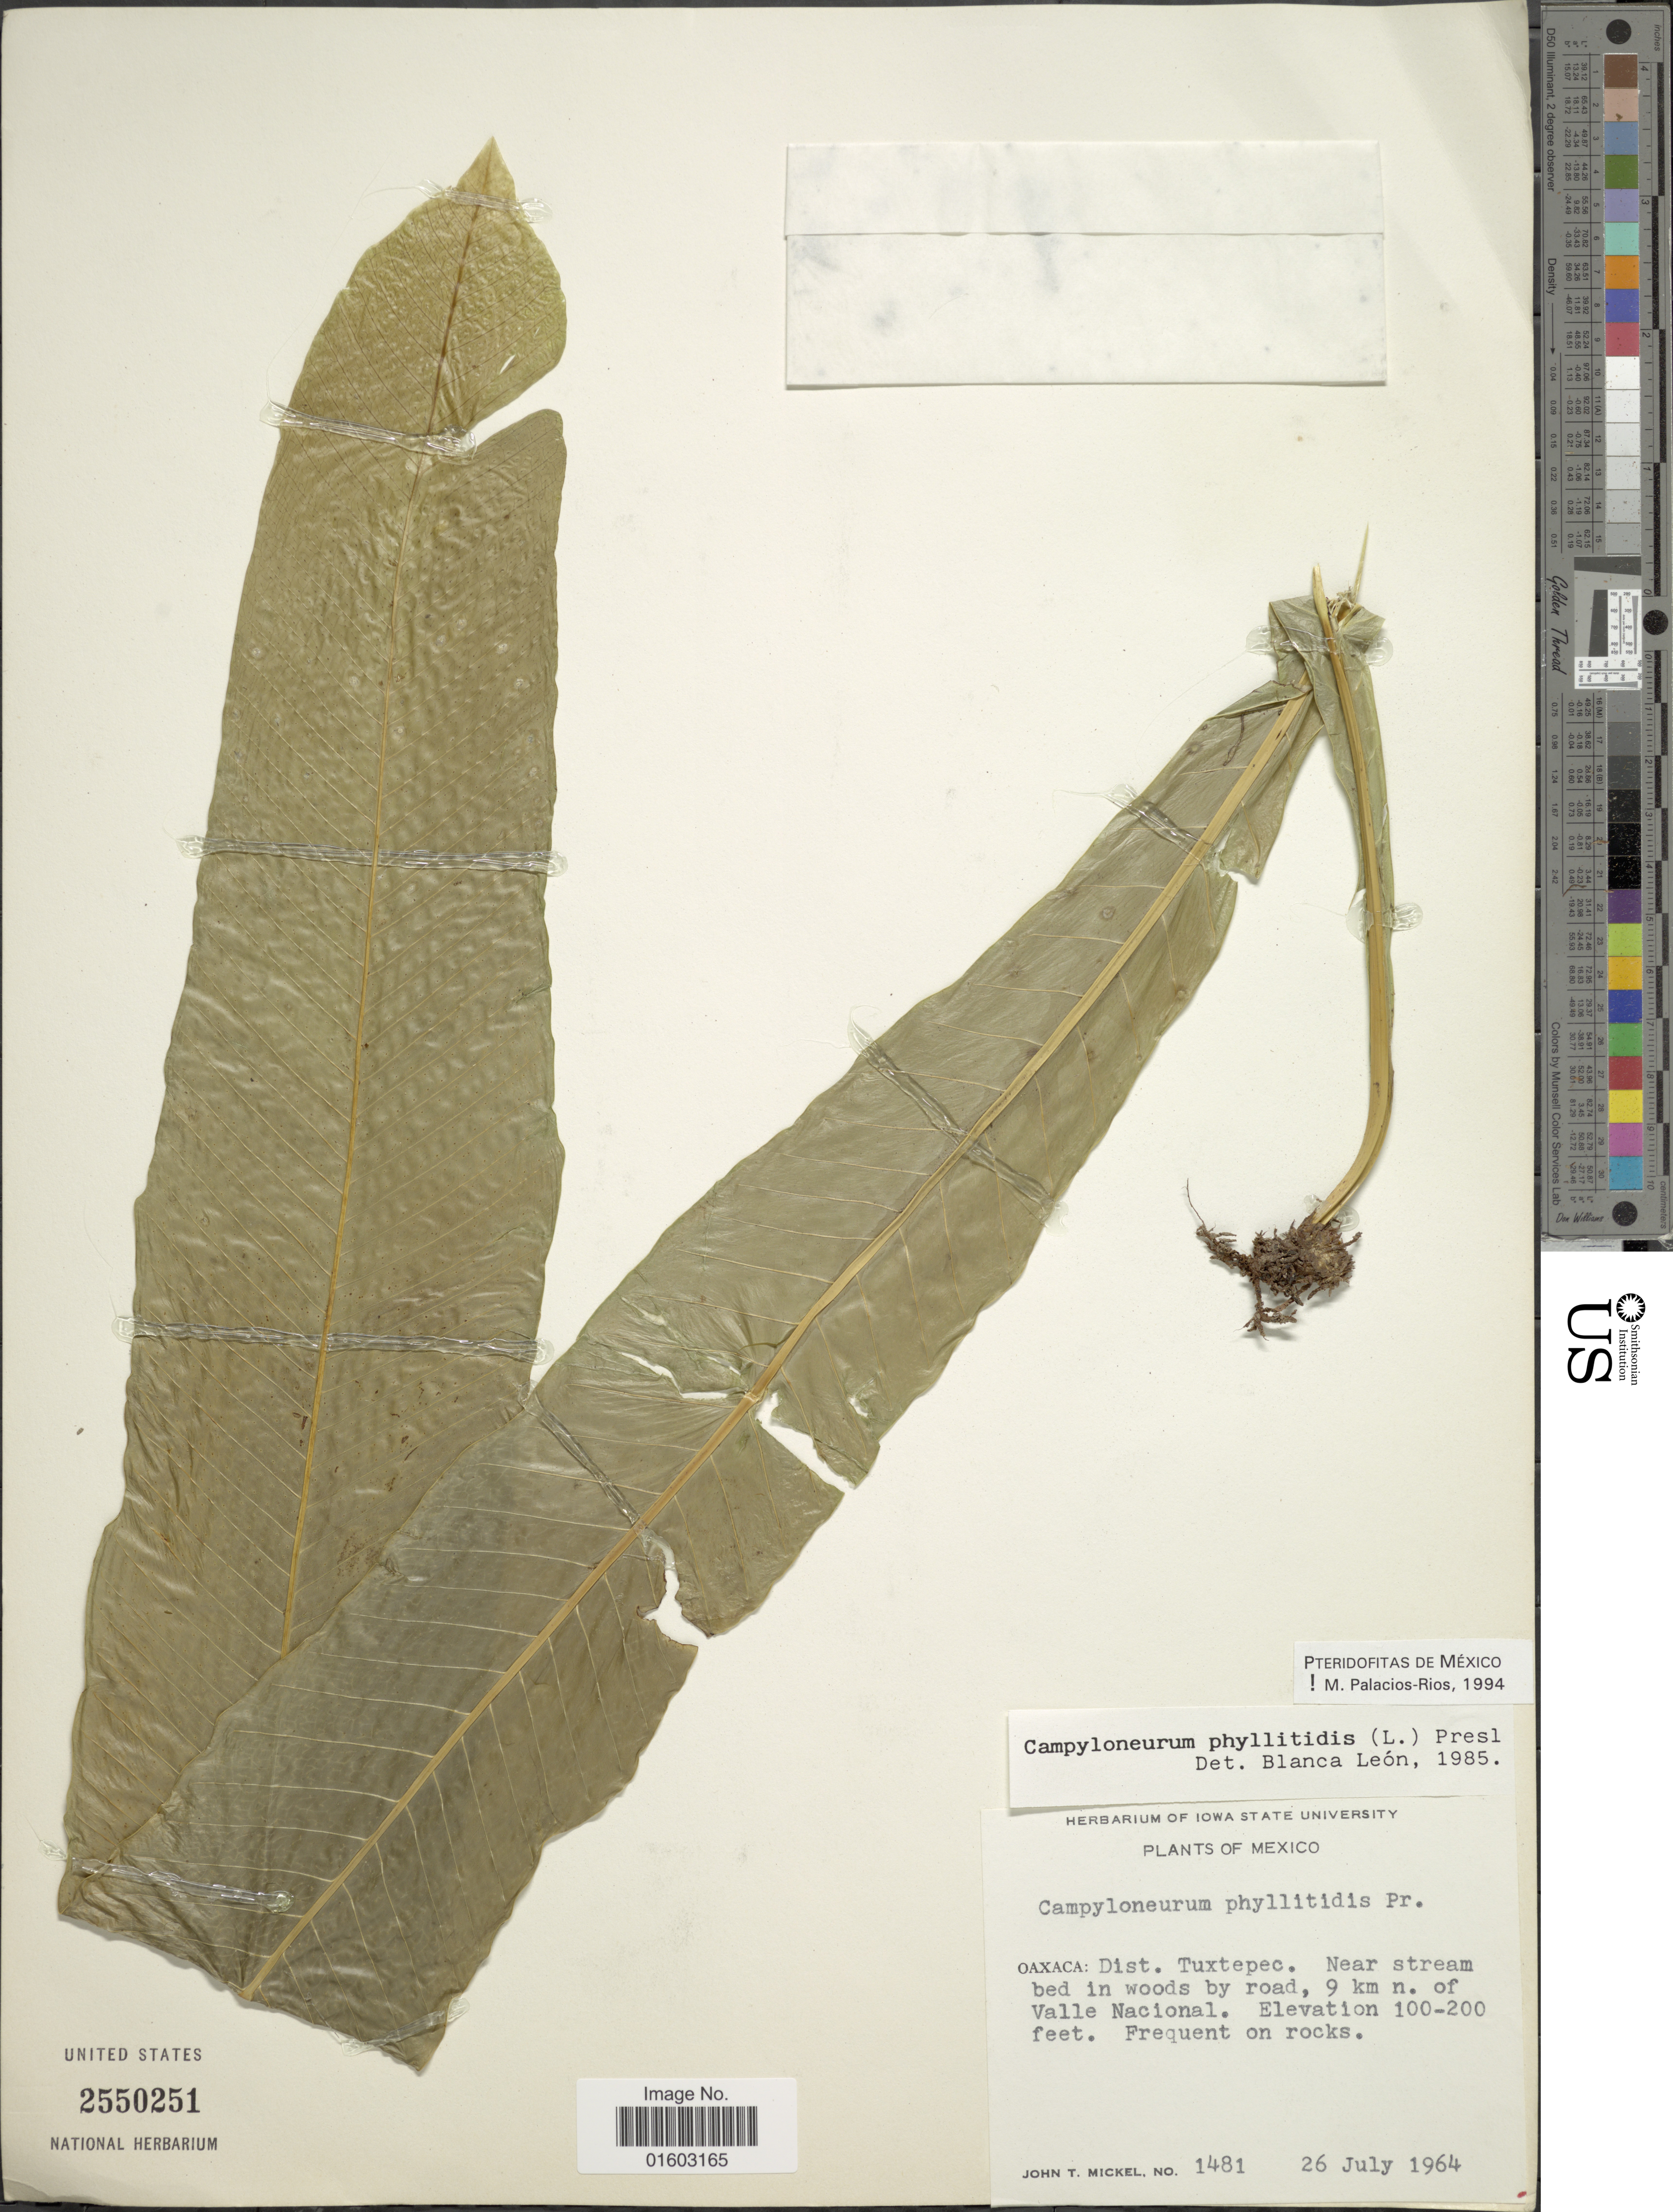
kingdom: Plantae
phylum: Tracheophyta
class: Polypodiopsida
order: Polypodiales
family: Polypodiaceae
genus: Campyloneurum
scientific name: Campyloneurum phyllitidis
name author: (L.) C. Presl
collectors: J. T. Mickel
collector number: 1481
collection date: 1964-07-26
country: Mexico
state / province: Oaxaca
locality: Dist. Tuxtepec. Near stream bed in woods by road, 9 km n. of Valle Nacional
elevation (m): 100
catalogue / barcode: US 2550251